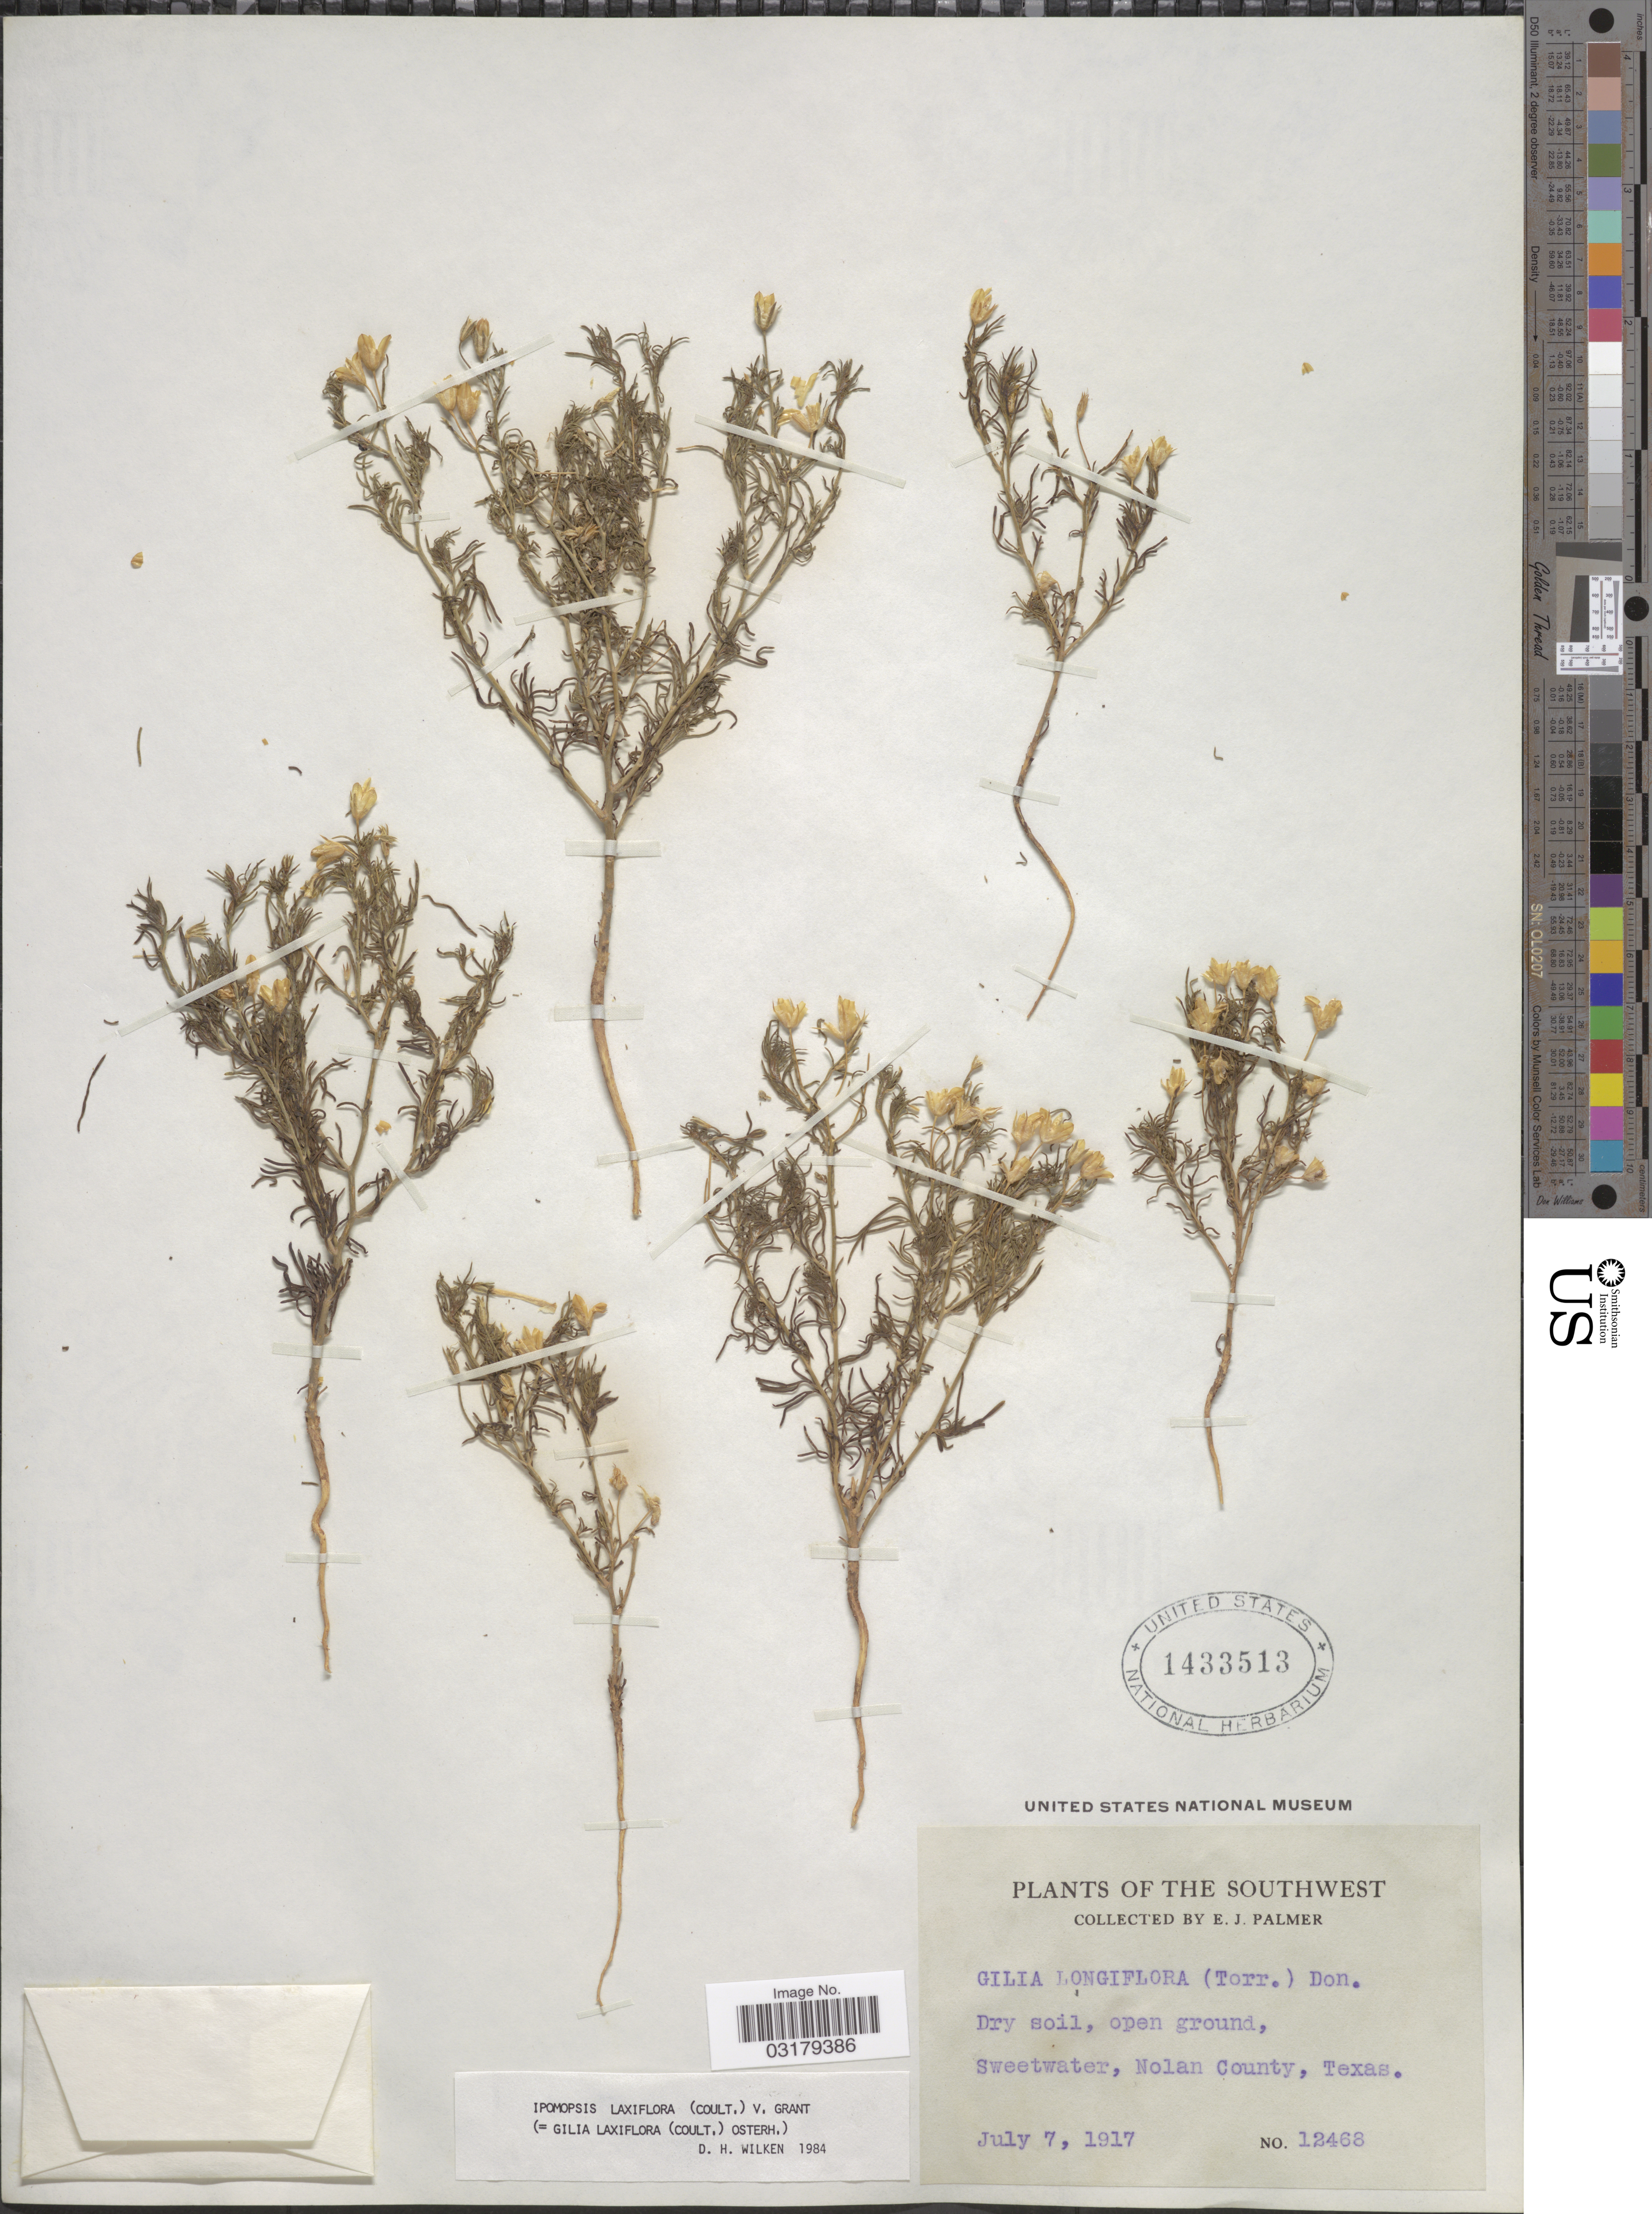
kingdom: Plantae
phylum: Tracheophyta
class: Magnoliopsida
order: Ericales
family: Polemoniaceae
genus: Ipomopsis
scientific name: Ipomopsis laxiflora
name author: (J.M. Coult.) V.E. Grant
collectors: E. J. Palmer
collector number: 12468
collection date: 1917-07-07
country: United States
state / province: Texas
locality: The Southwest. Sweetwater, Nolan County.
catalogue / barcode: US 1433513